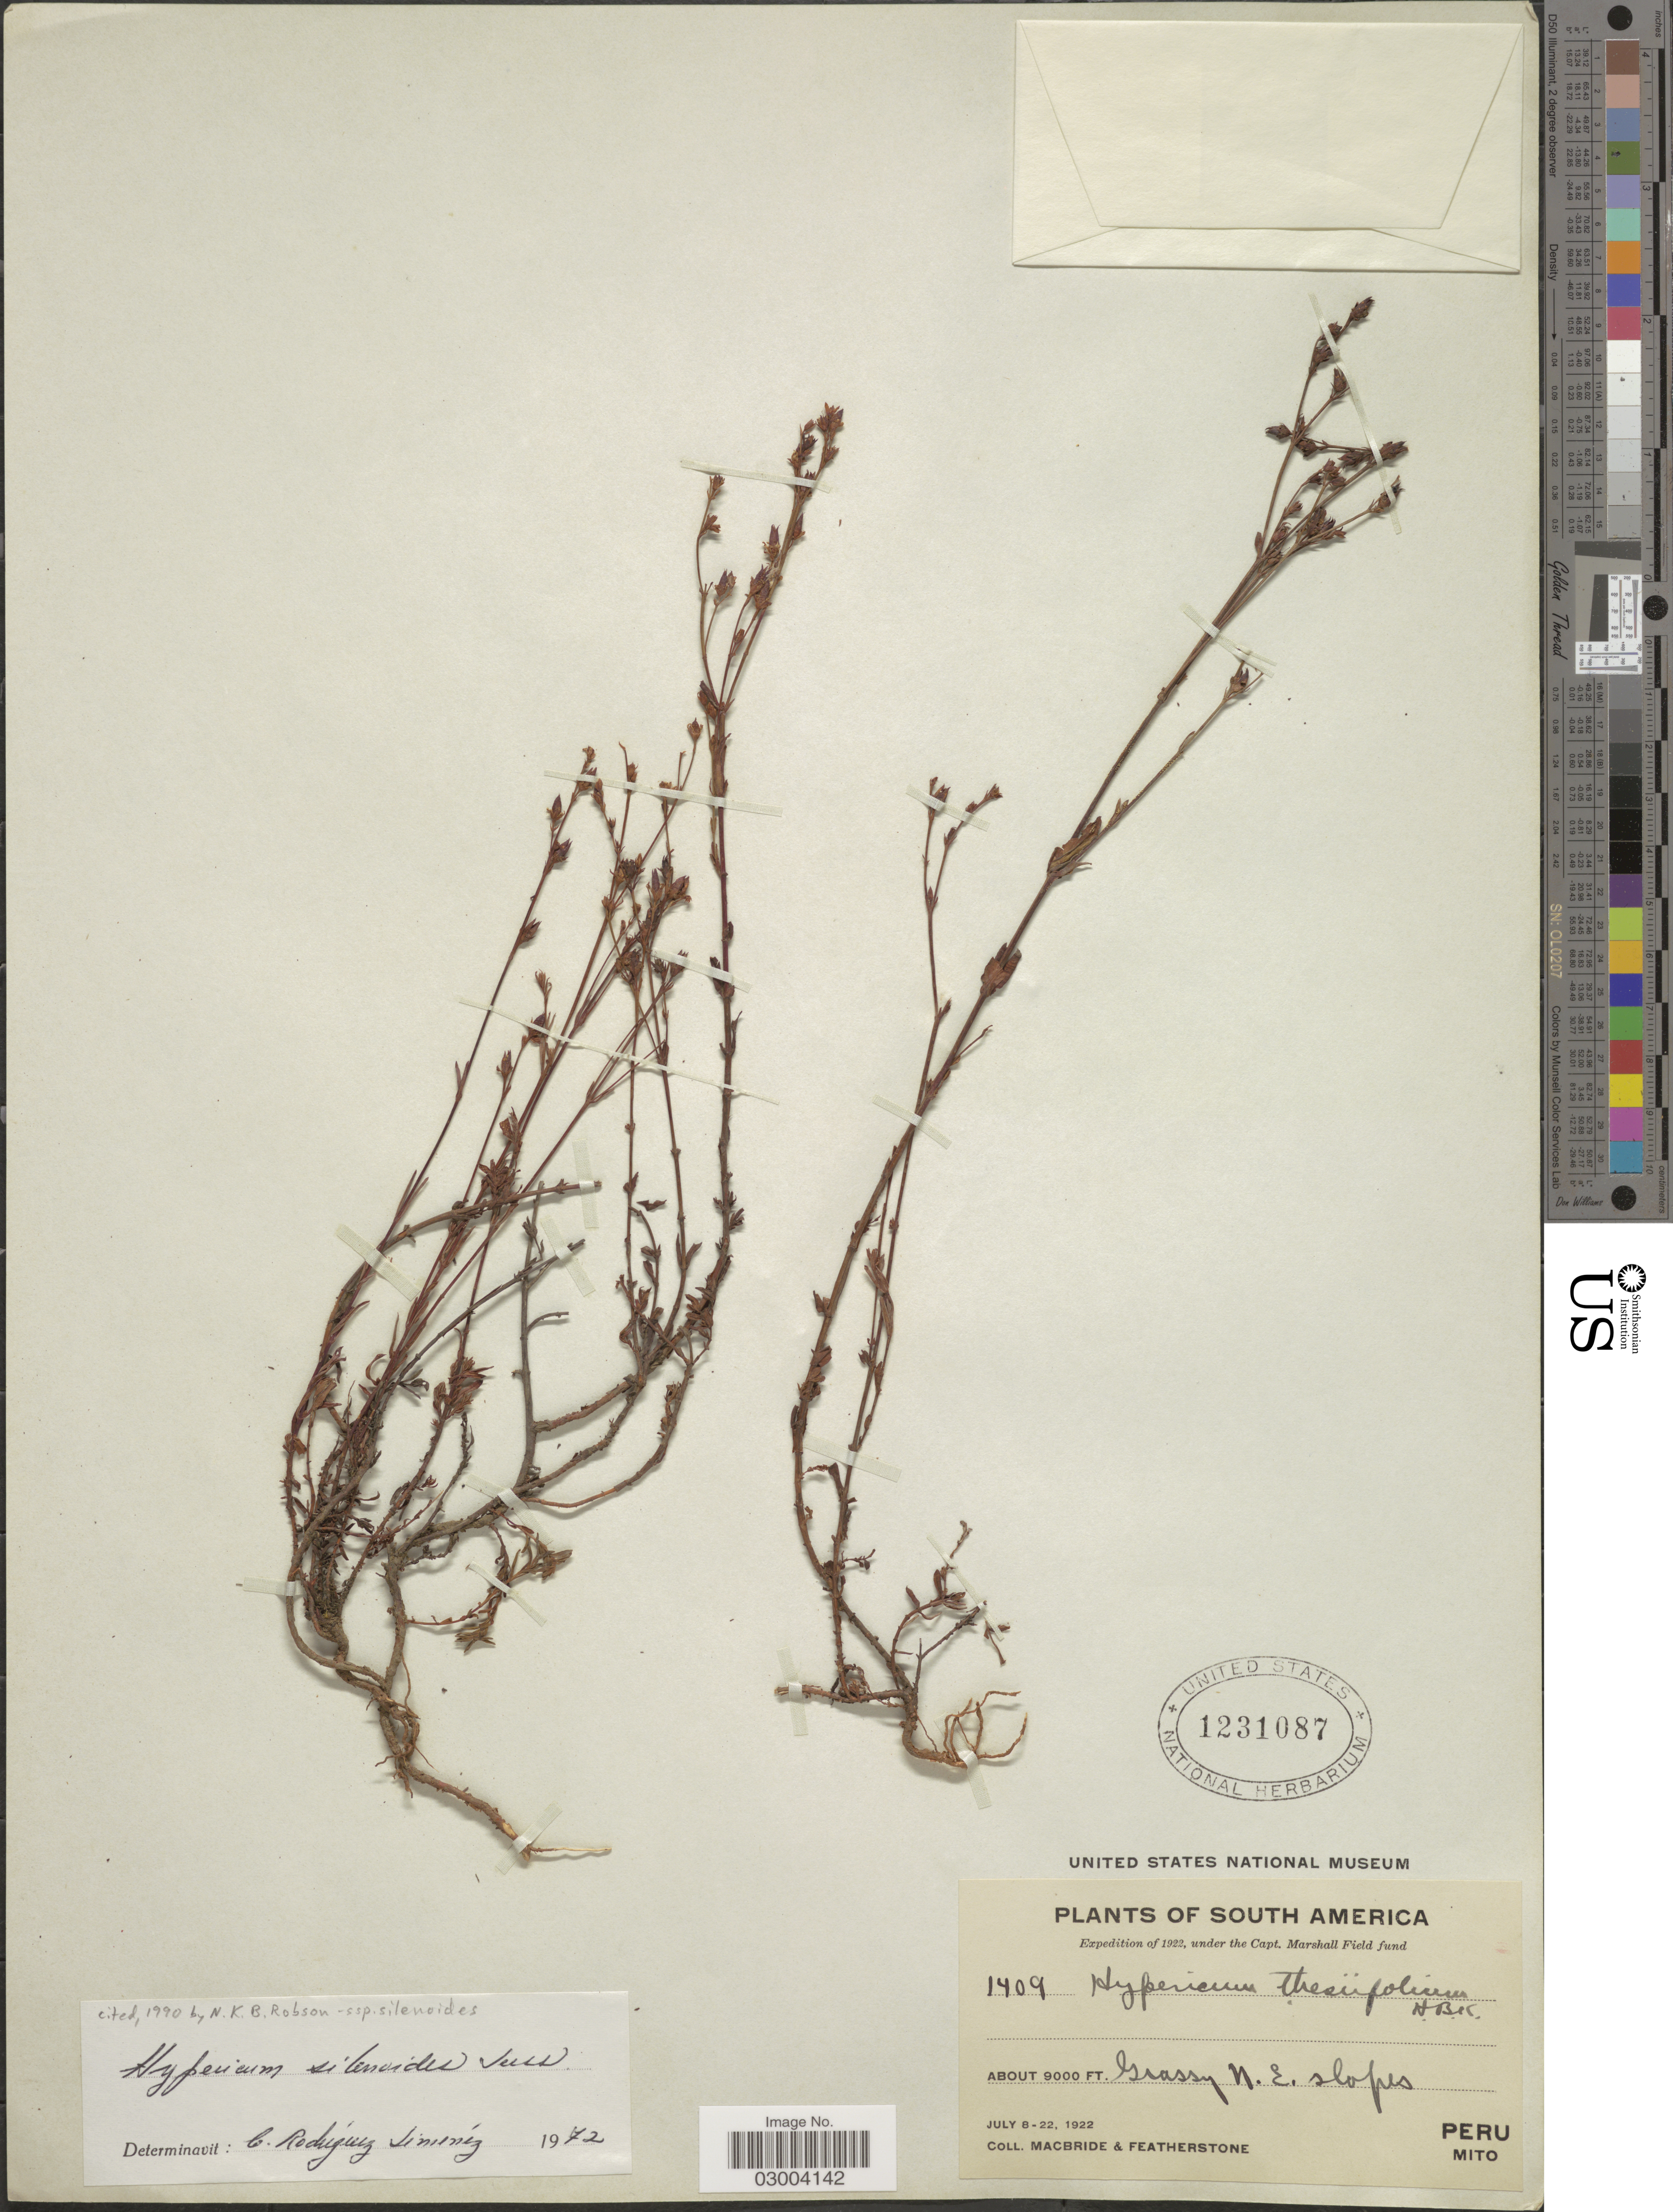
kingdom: Plantae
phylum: Tracheophyta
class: Magnoliopsida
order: Malpighiales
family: Hypericaceae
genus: Hypericum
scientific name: Hypericum silenoides subsp. silenoides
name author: Juss.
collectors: Macbride, -- & -. Featherstone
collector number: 1409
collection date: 1922-07-08/1922-07-22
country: Peru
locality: Grassy N.E. slopes, Mito.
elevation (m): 2743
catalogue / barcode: US 1231087